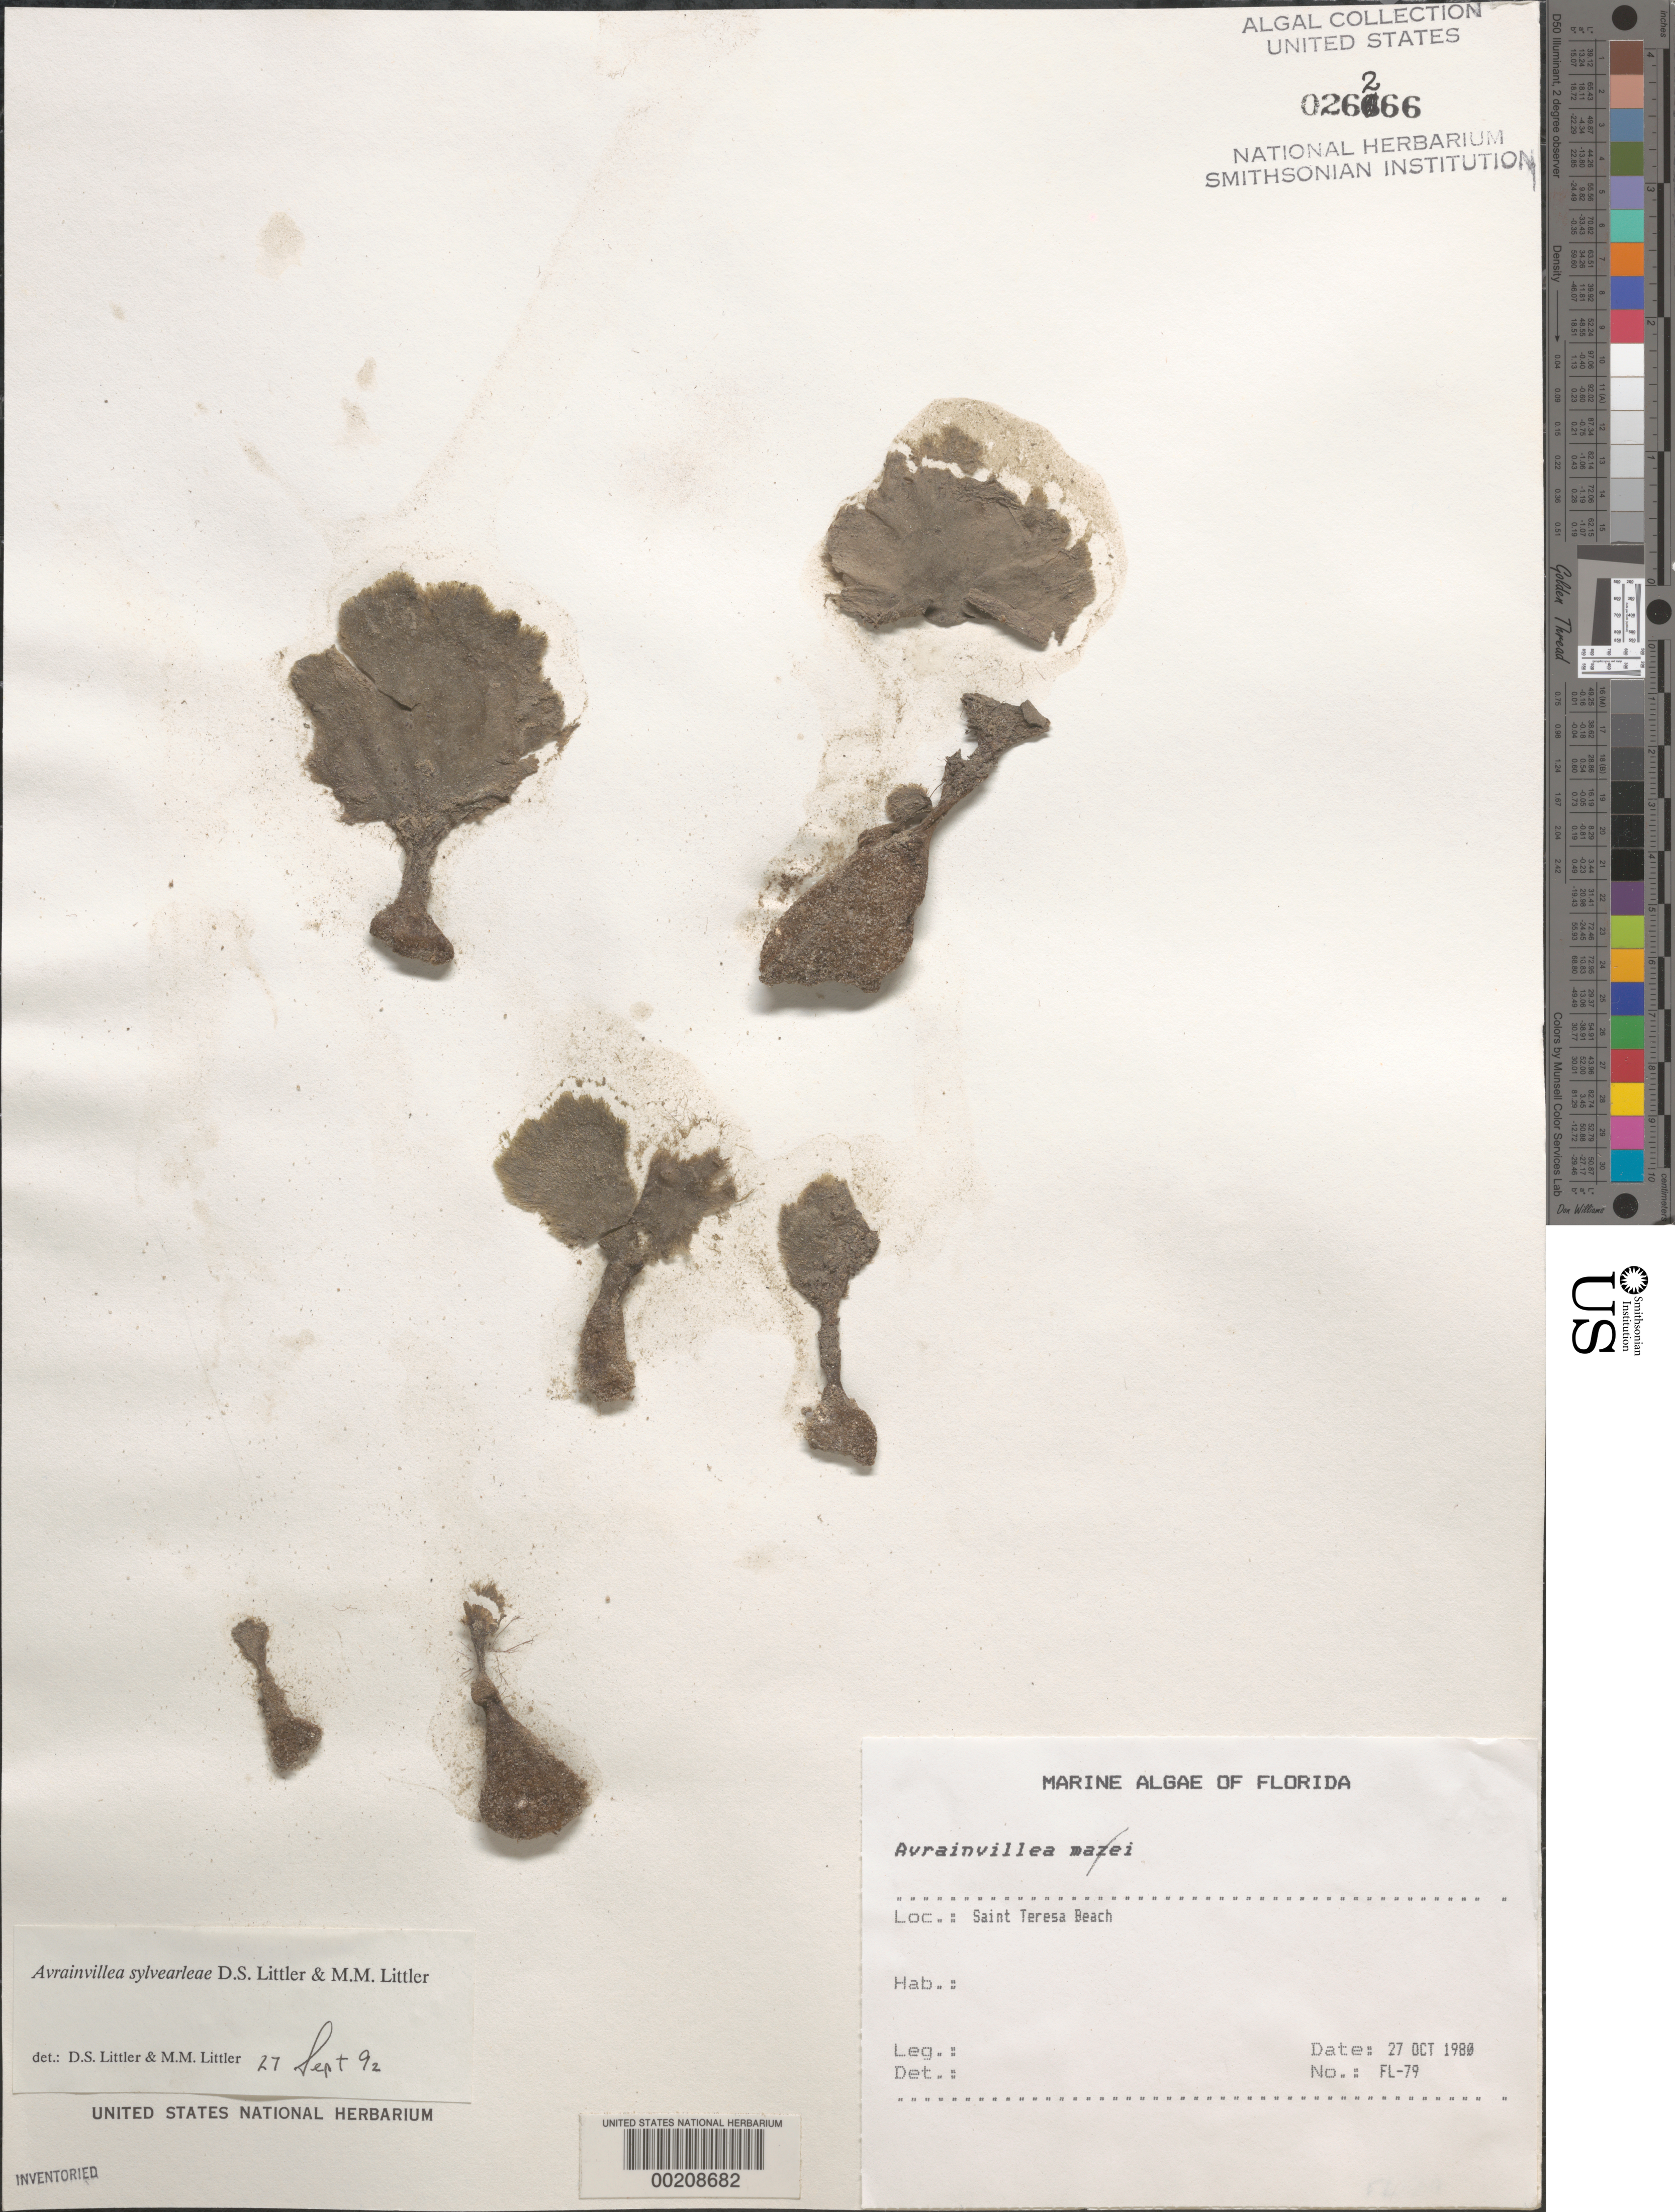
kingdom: Plantae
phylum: Chlorophyta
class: Ulvophyceae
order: Bryopsidales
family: Dichotomosiphonaceae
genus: Avrainvillea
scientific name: Avrainvillea sylvearleae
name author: D.S. Littler & Littler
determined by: Littler, D. S.; Littler, M. M.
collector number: FL-79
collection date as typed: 27 Oct 1980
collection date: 1980-10-27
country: United States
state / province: Florida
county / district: Franklin County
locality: Saint Teresa Beach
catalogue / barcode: US 26266